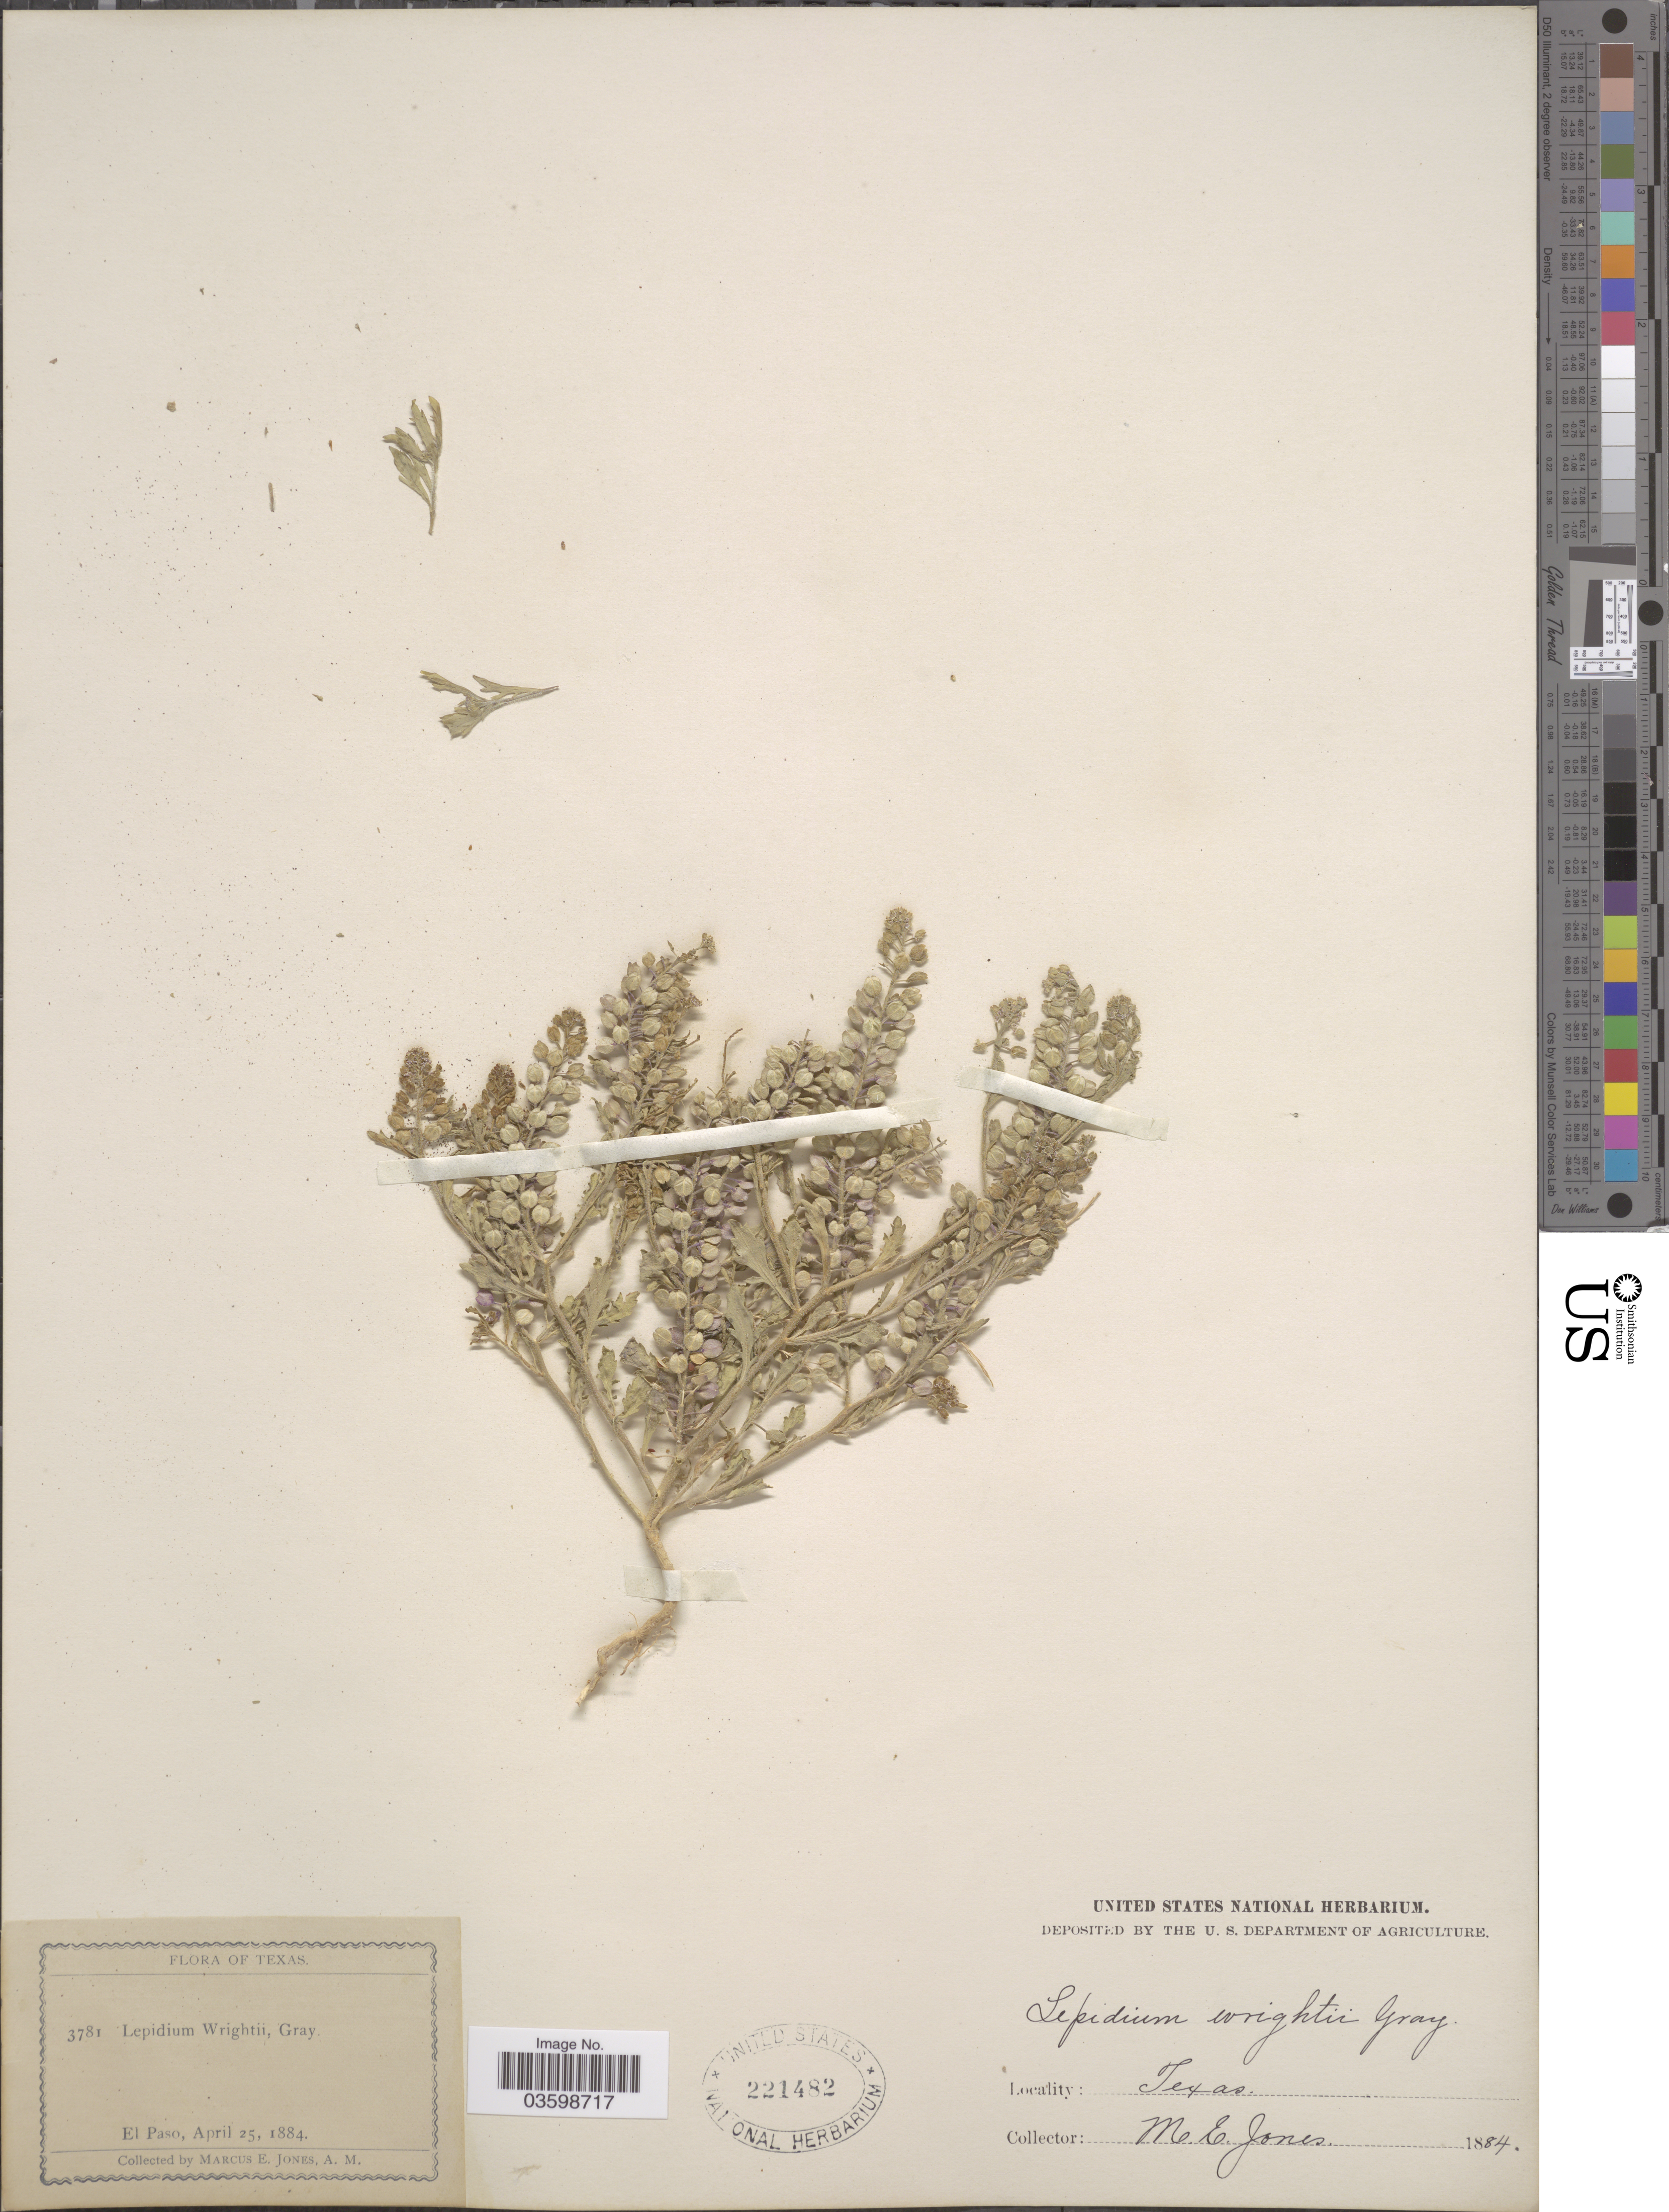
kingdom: Plantae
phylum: Tracheophyta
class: Magnoliopsida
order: Brassicales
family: Brassicaceae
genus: Lepidium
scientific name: Lepidium lasiocarpum var. wrightii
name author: (A. Gray) C.L. Hitchc.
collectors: M. E. Jones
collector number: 3781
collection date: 1884-04-25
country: United States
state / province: Texas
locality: El Paso.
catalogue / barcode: US 221482